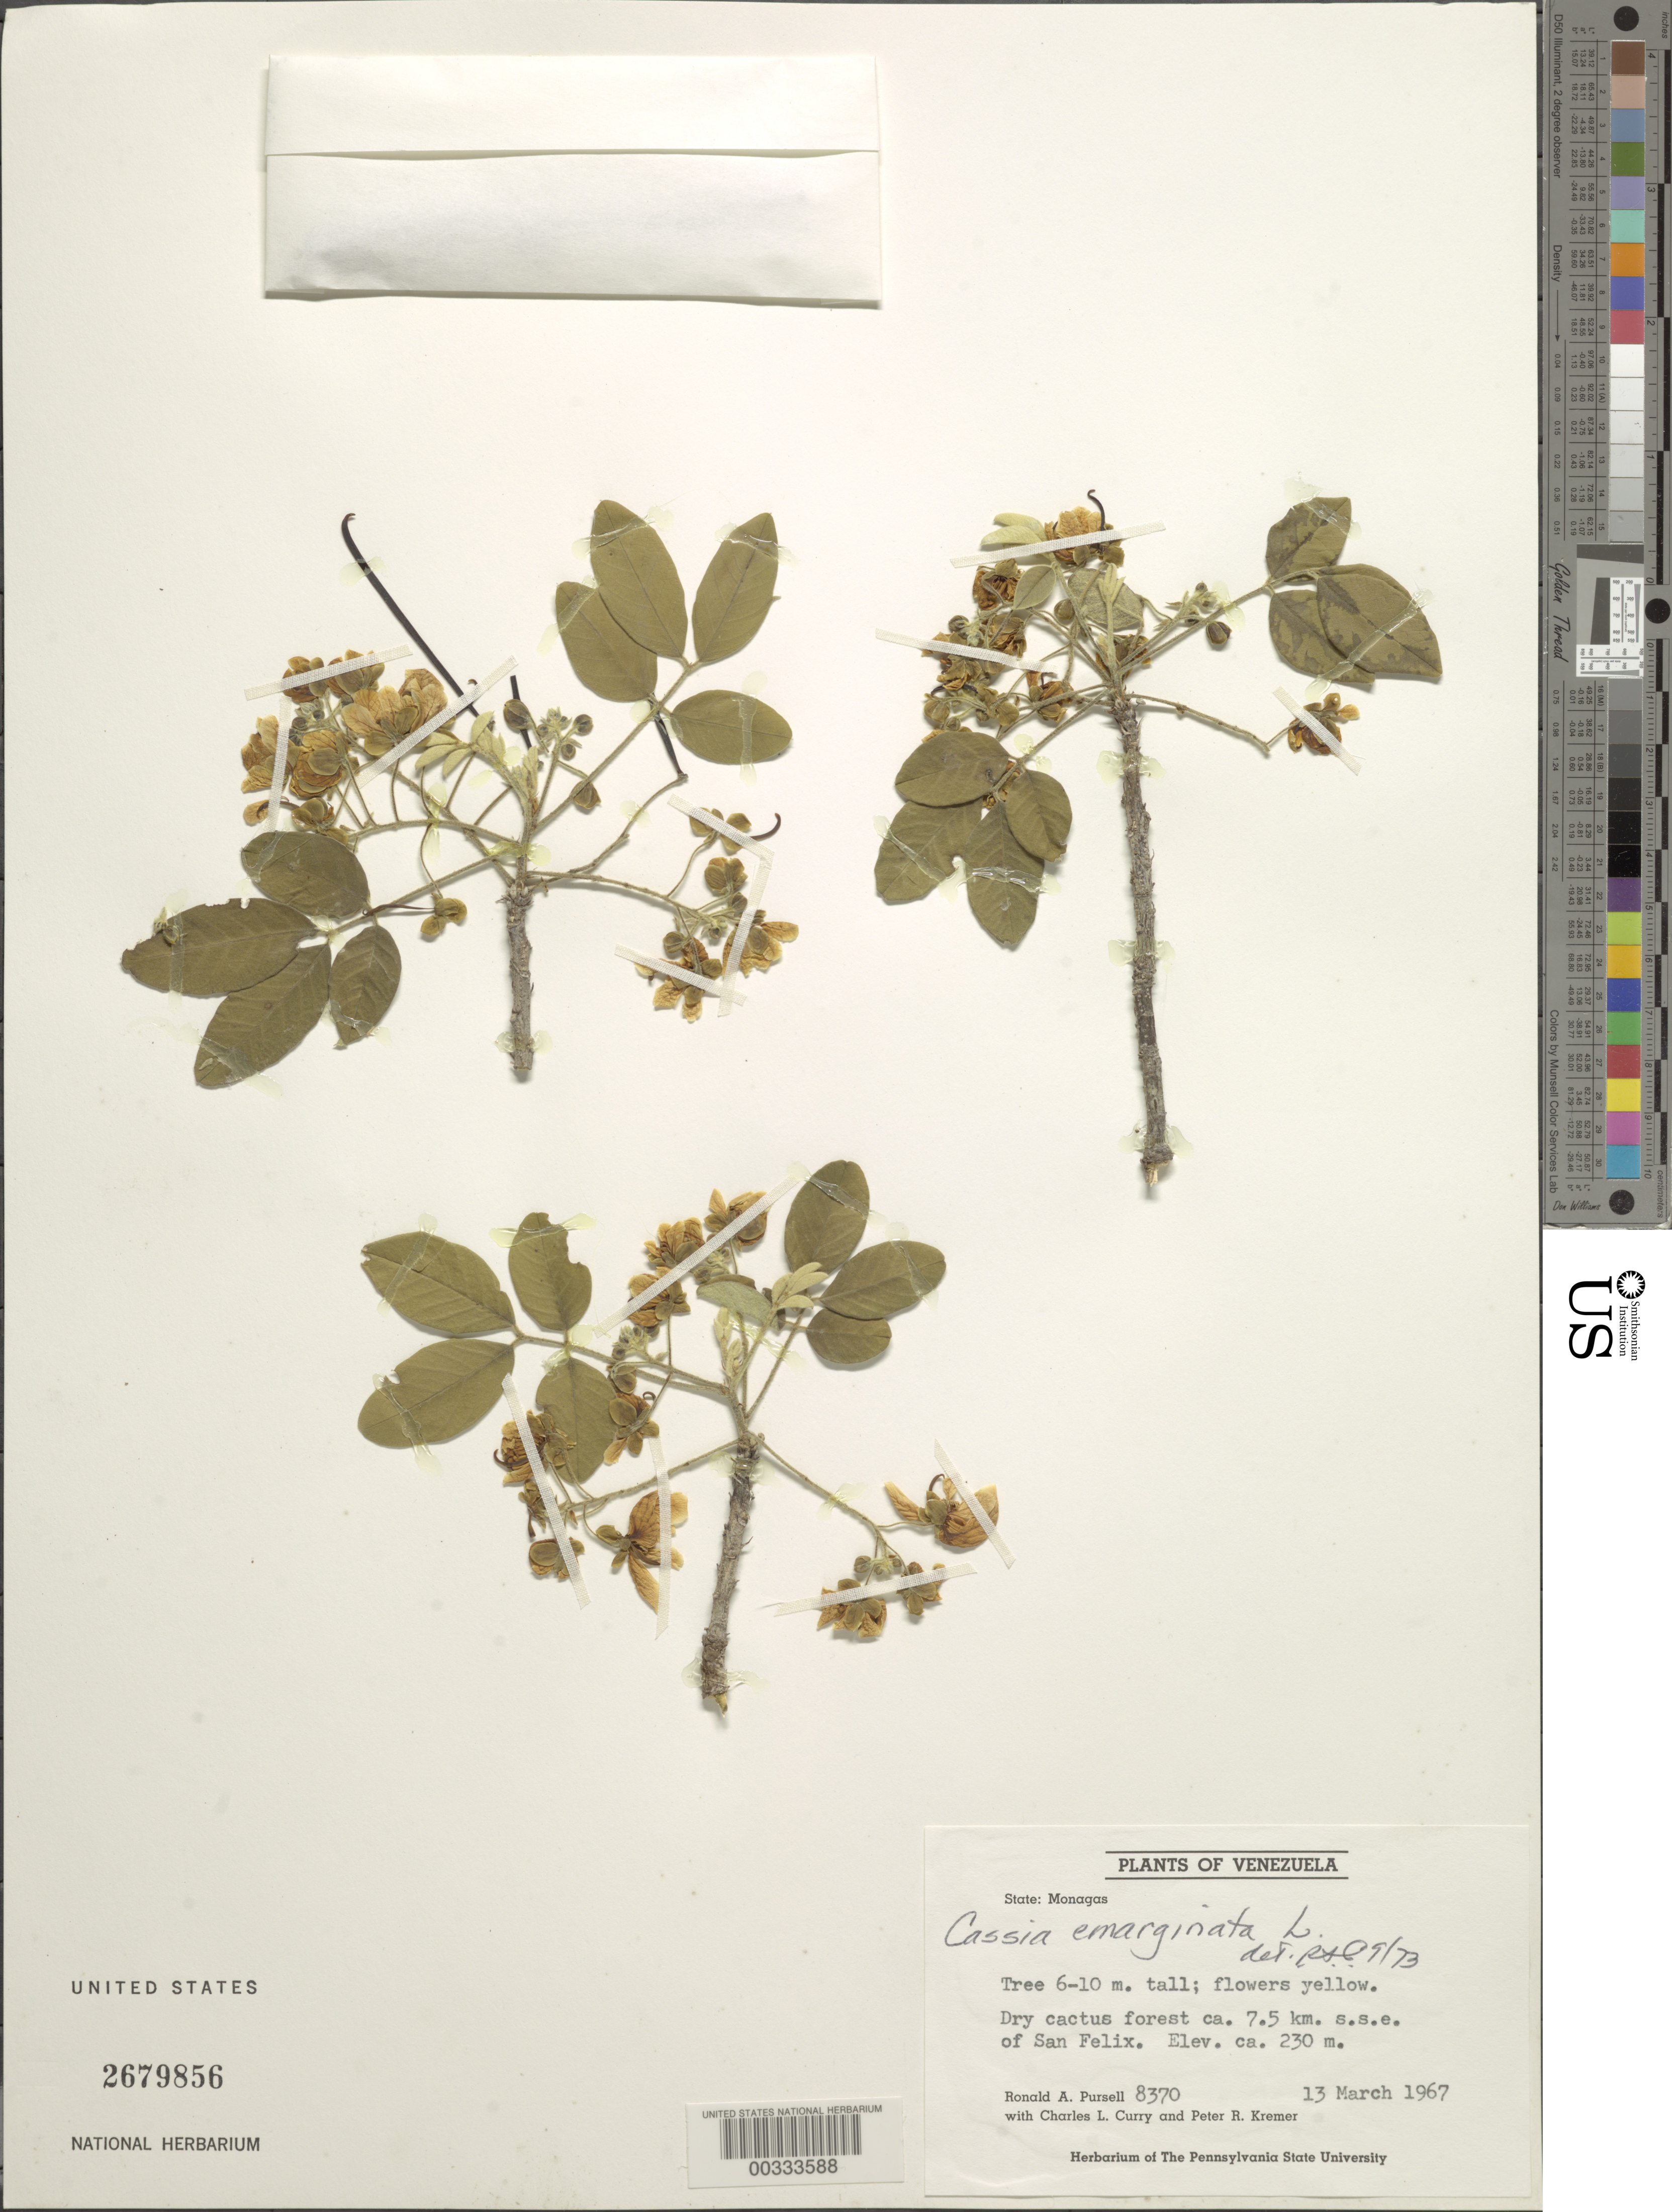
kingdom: Plantae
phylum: Tracheophyta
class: Magnoliopsida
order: Fabales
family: Fabaceae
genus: Senna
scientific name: Senna atomaria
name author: (L.) H.S. Irwin & Barneby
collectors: R. A. Pursell, C. L. Curry & P. R. Kremer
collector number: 8370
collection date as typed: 13 Mar 1967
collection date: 1967-03-13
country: Venezuela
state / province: Monagas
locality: Ca 7.5 km sse of san felix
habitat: Dry cactus forest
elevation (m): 230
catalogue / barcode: US 2679856